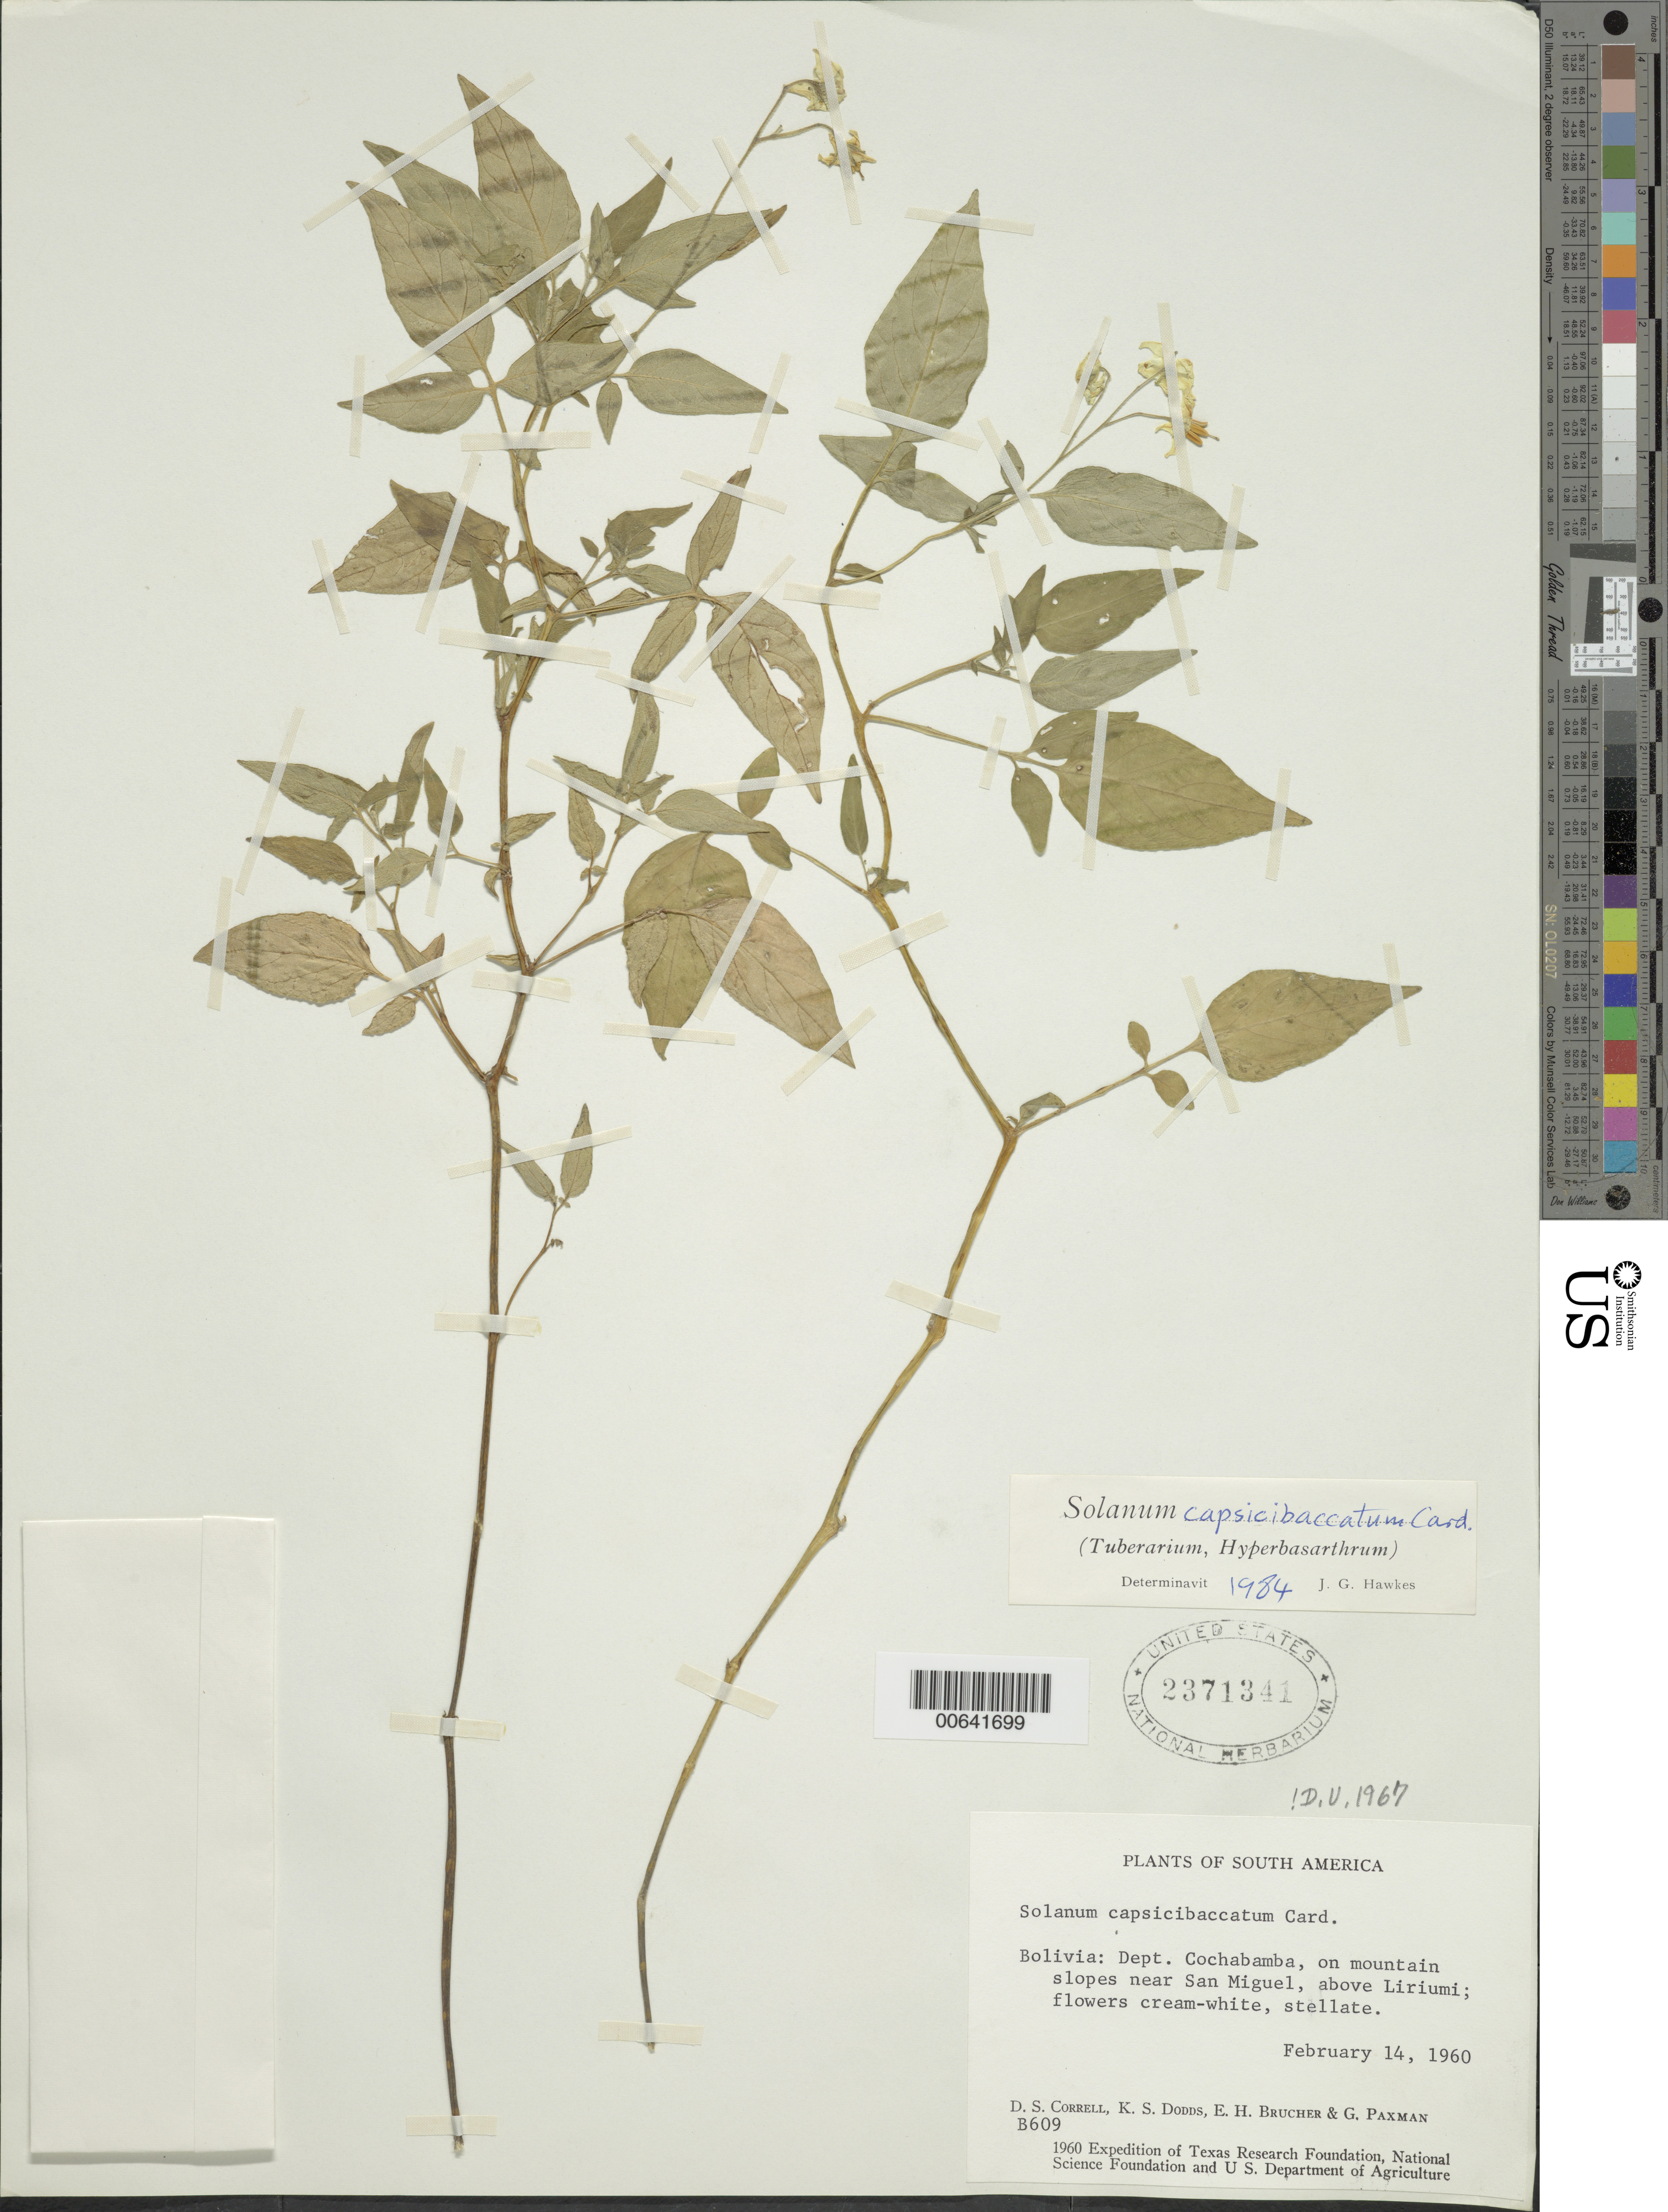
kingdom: Plantae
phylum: Tracheophyta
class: Magnoliopsida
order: Solanales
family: Solanaceae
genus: Solanum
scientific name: Solanum capsicibaccatum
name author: Cárdenas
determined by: Hawkes, J. G.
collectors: D. S. Correll, K. Dodds, E. Bruche & G. Paxman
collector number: B 609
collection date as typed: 14 Feb 1960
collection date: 1960-02-14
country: Bolivia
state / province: Cochabamba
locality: Cerca de Sal Miguel y Liriumi.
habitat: Laderas y montanas.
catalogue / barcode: US 2371341